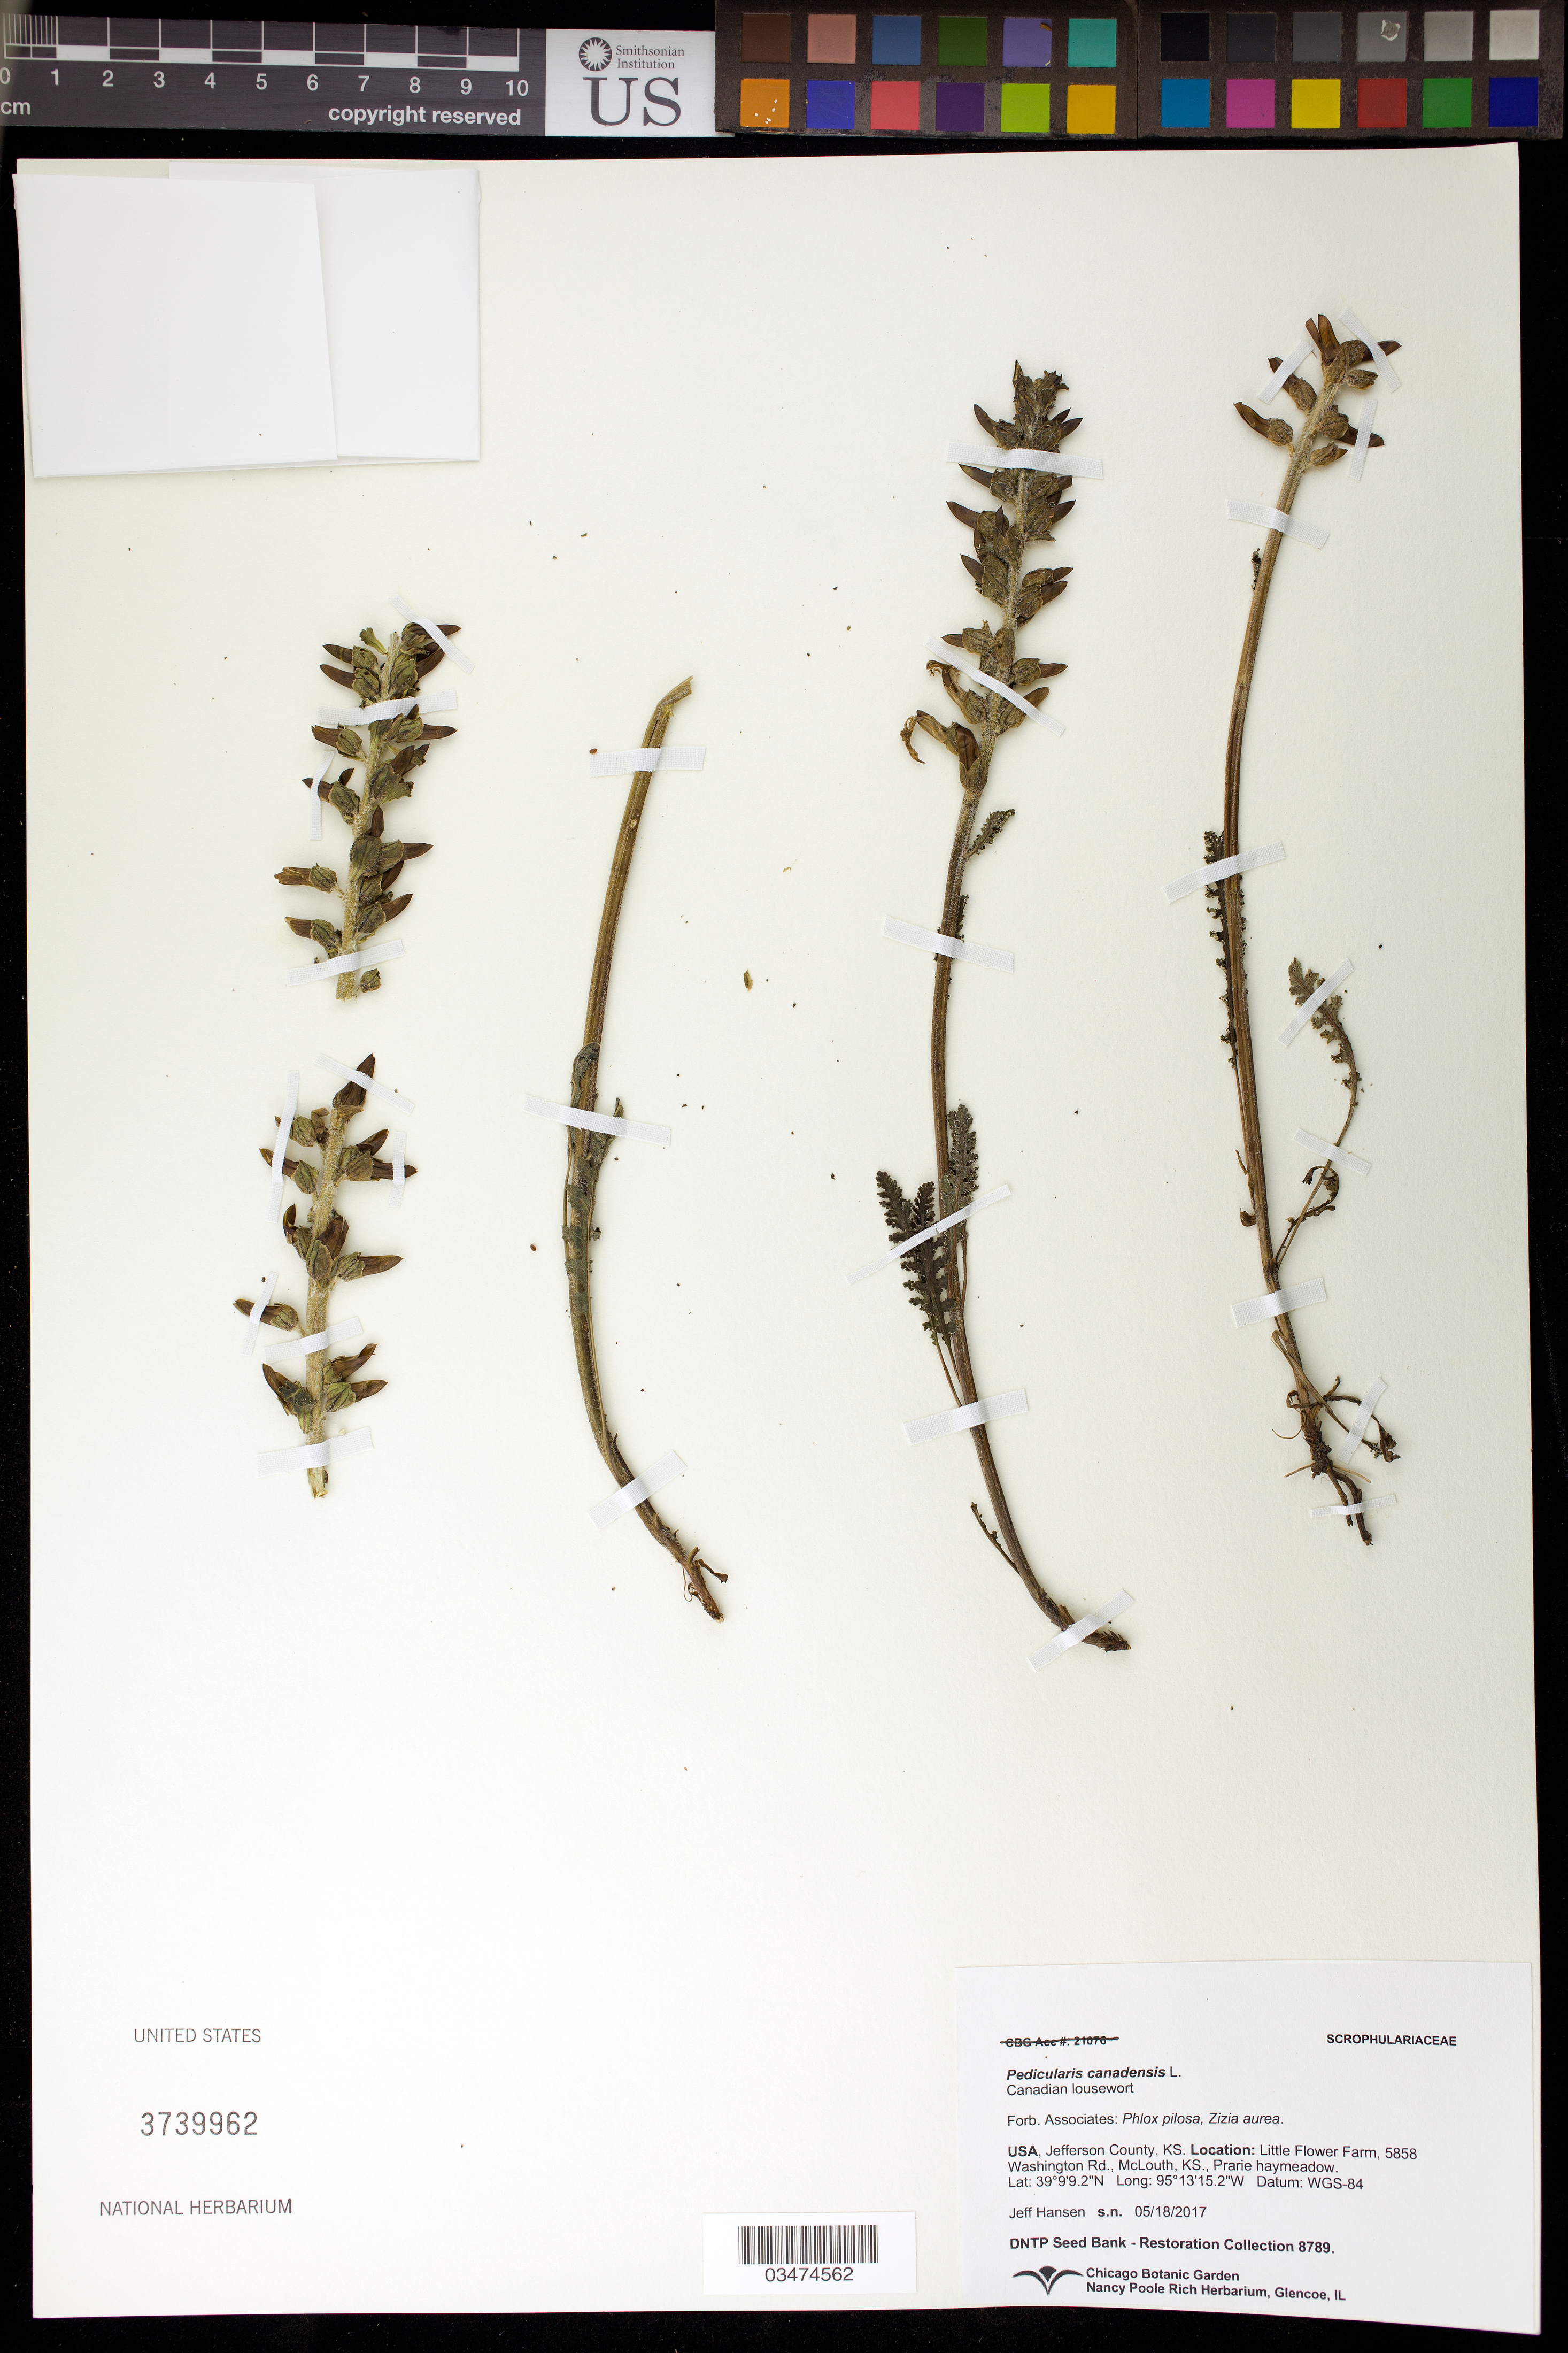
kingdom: Plantae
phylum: Tracheophyta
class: Magnoliopsida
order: Lamiales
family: Orobanchaceae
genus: Pedicularis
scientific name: Pedicularis canadensis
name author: L.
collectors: J. Hansen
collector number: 8789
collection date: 2017-05-18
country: United States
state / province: Kansas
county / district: Jefferson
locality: Little Flower Farm, 5858 Washington Rd., McLouth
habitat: Prairie haymeadow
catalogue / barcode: US 3739962